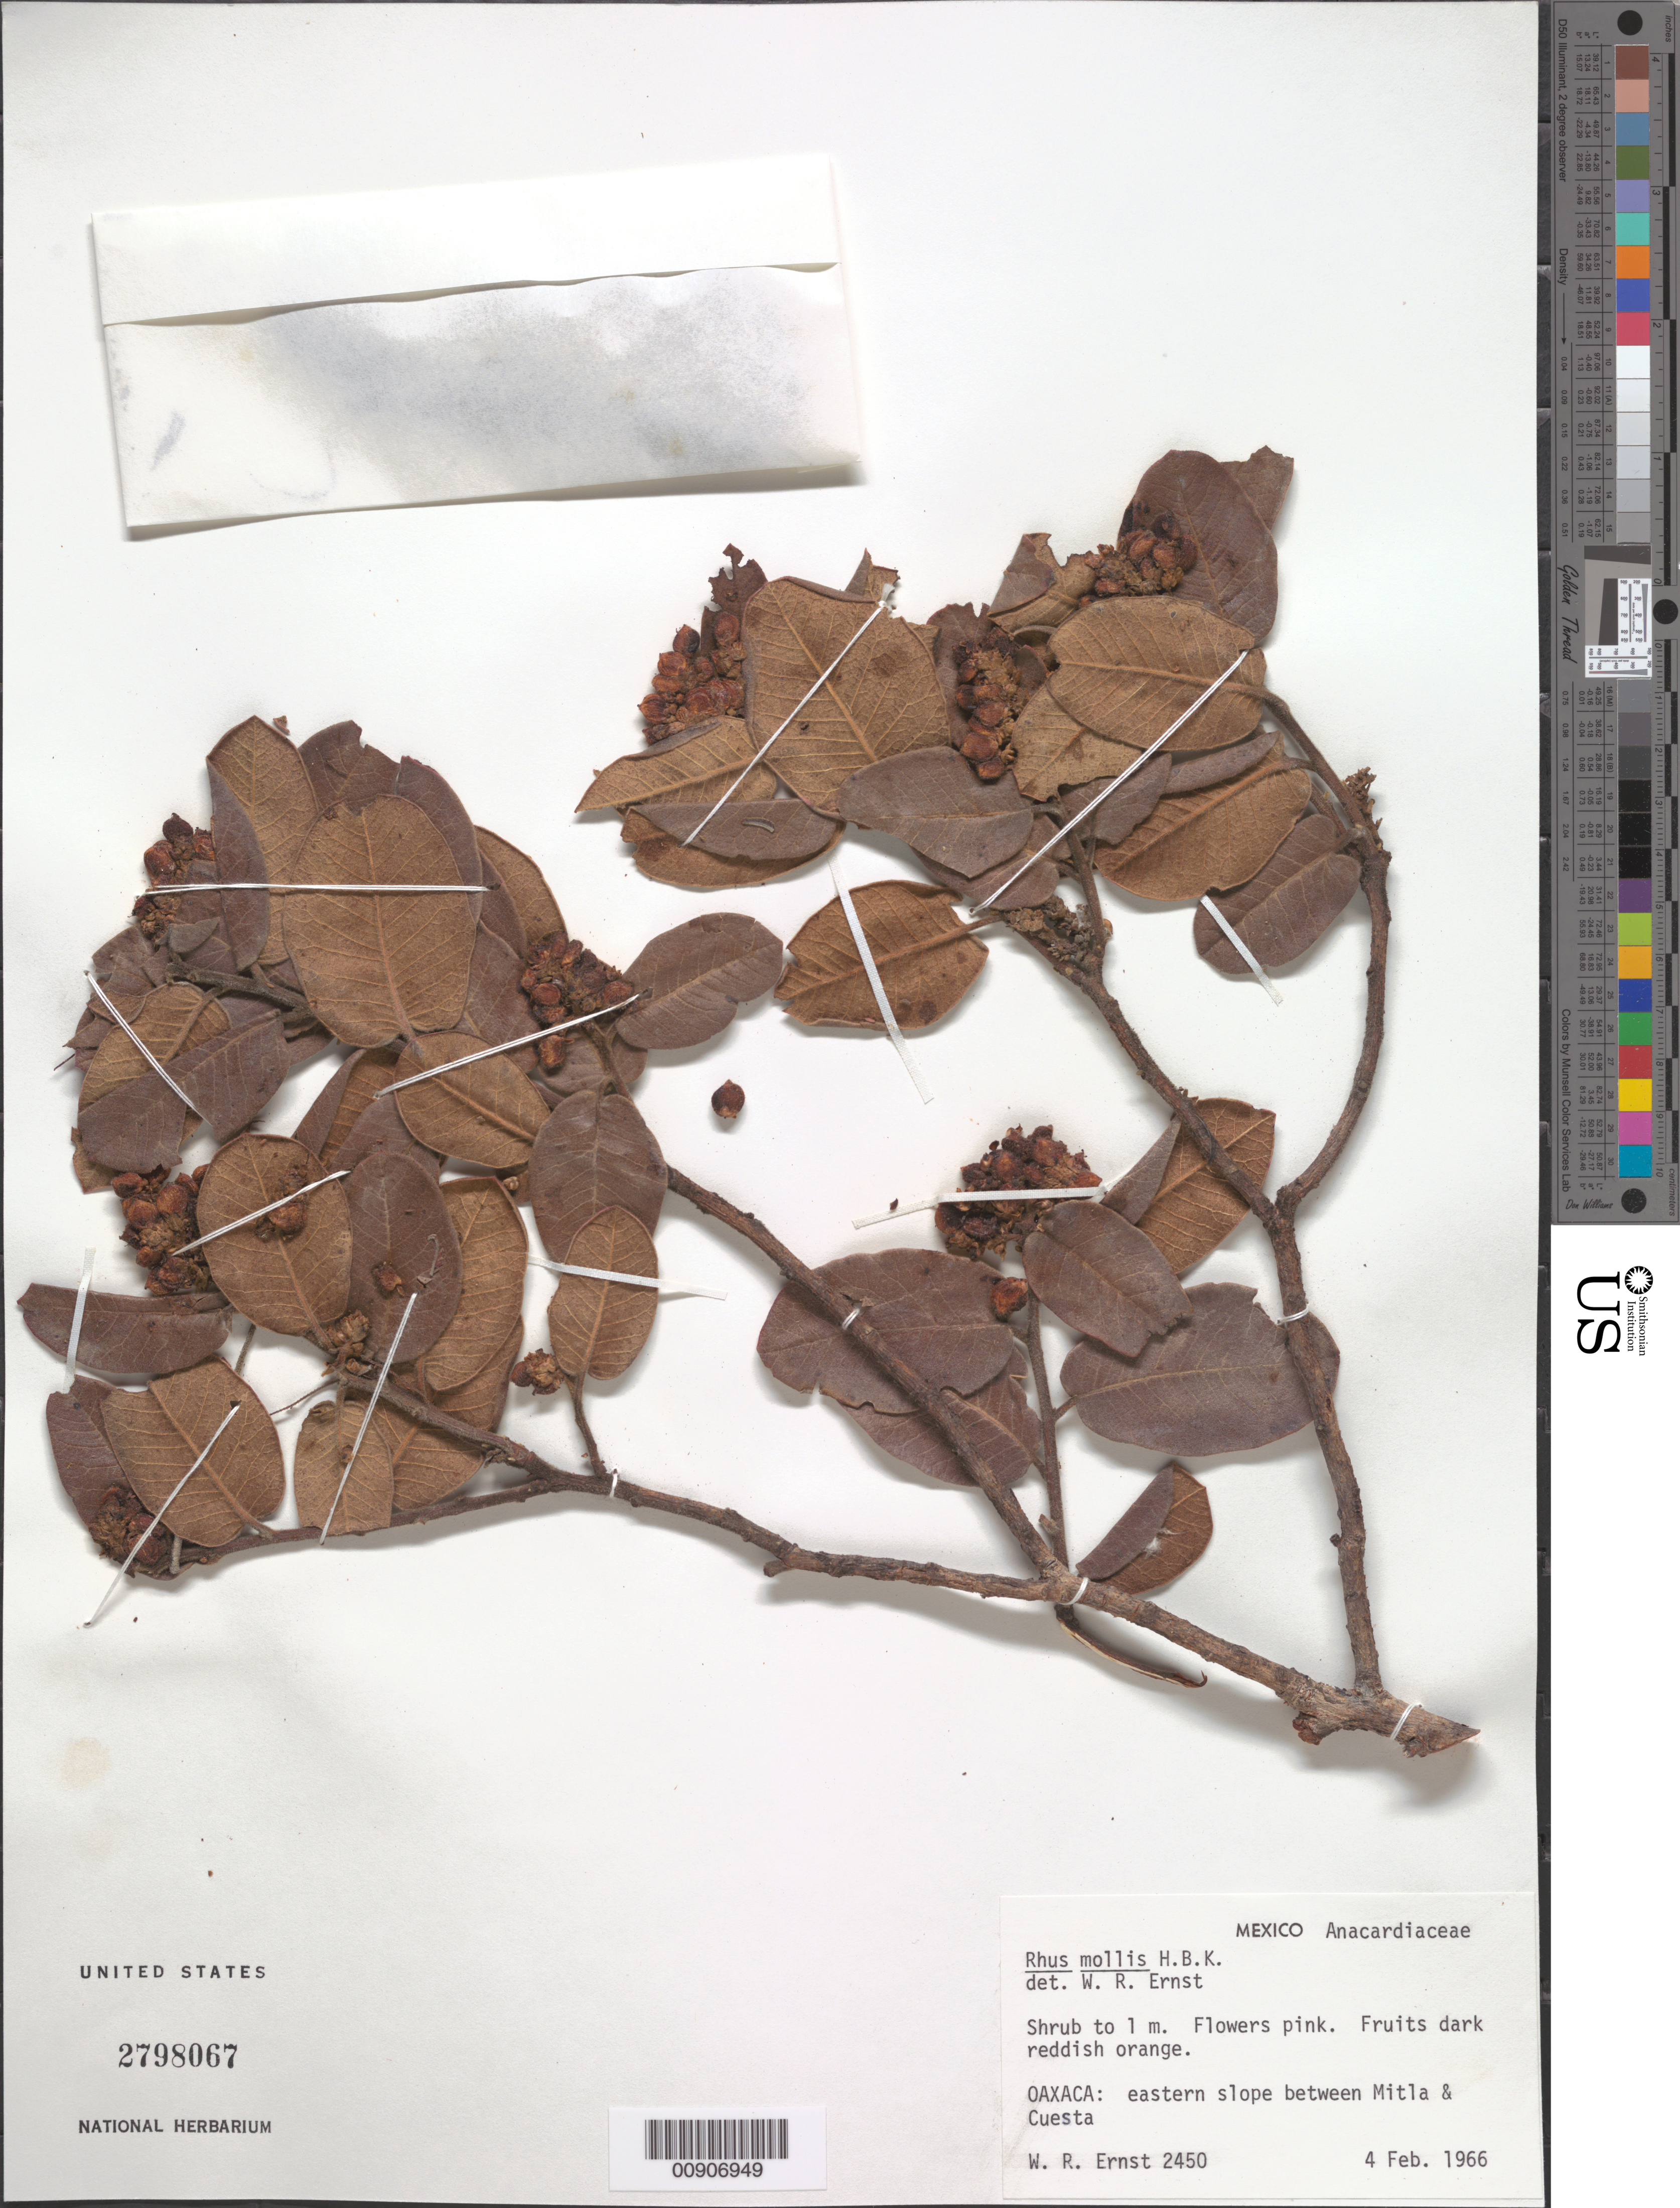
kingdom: Plantae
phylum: Tracheophyta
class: Magnoliopsida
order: Sapindales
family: Anacardiaceae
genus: Rhus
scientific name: Rhus standleyi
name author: F.A. Barkley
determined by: Mitchell, John D.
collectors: W. R. Ernst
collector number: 2450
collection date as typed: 04 Feb 1966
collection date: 1966-02-04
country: Mexico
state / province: Oaxaca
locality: Oaxaca: eastern slope between Mitla & Cuesta.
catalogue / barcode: US 2798067